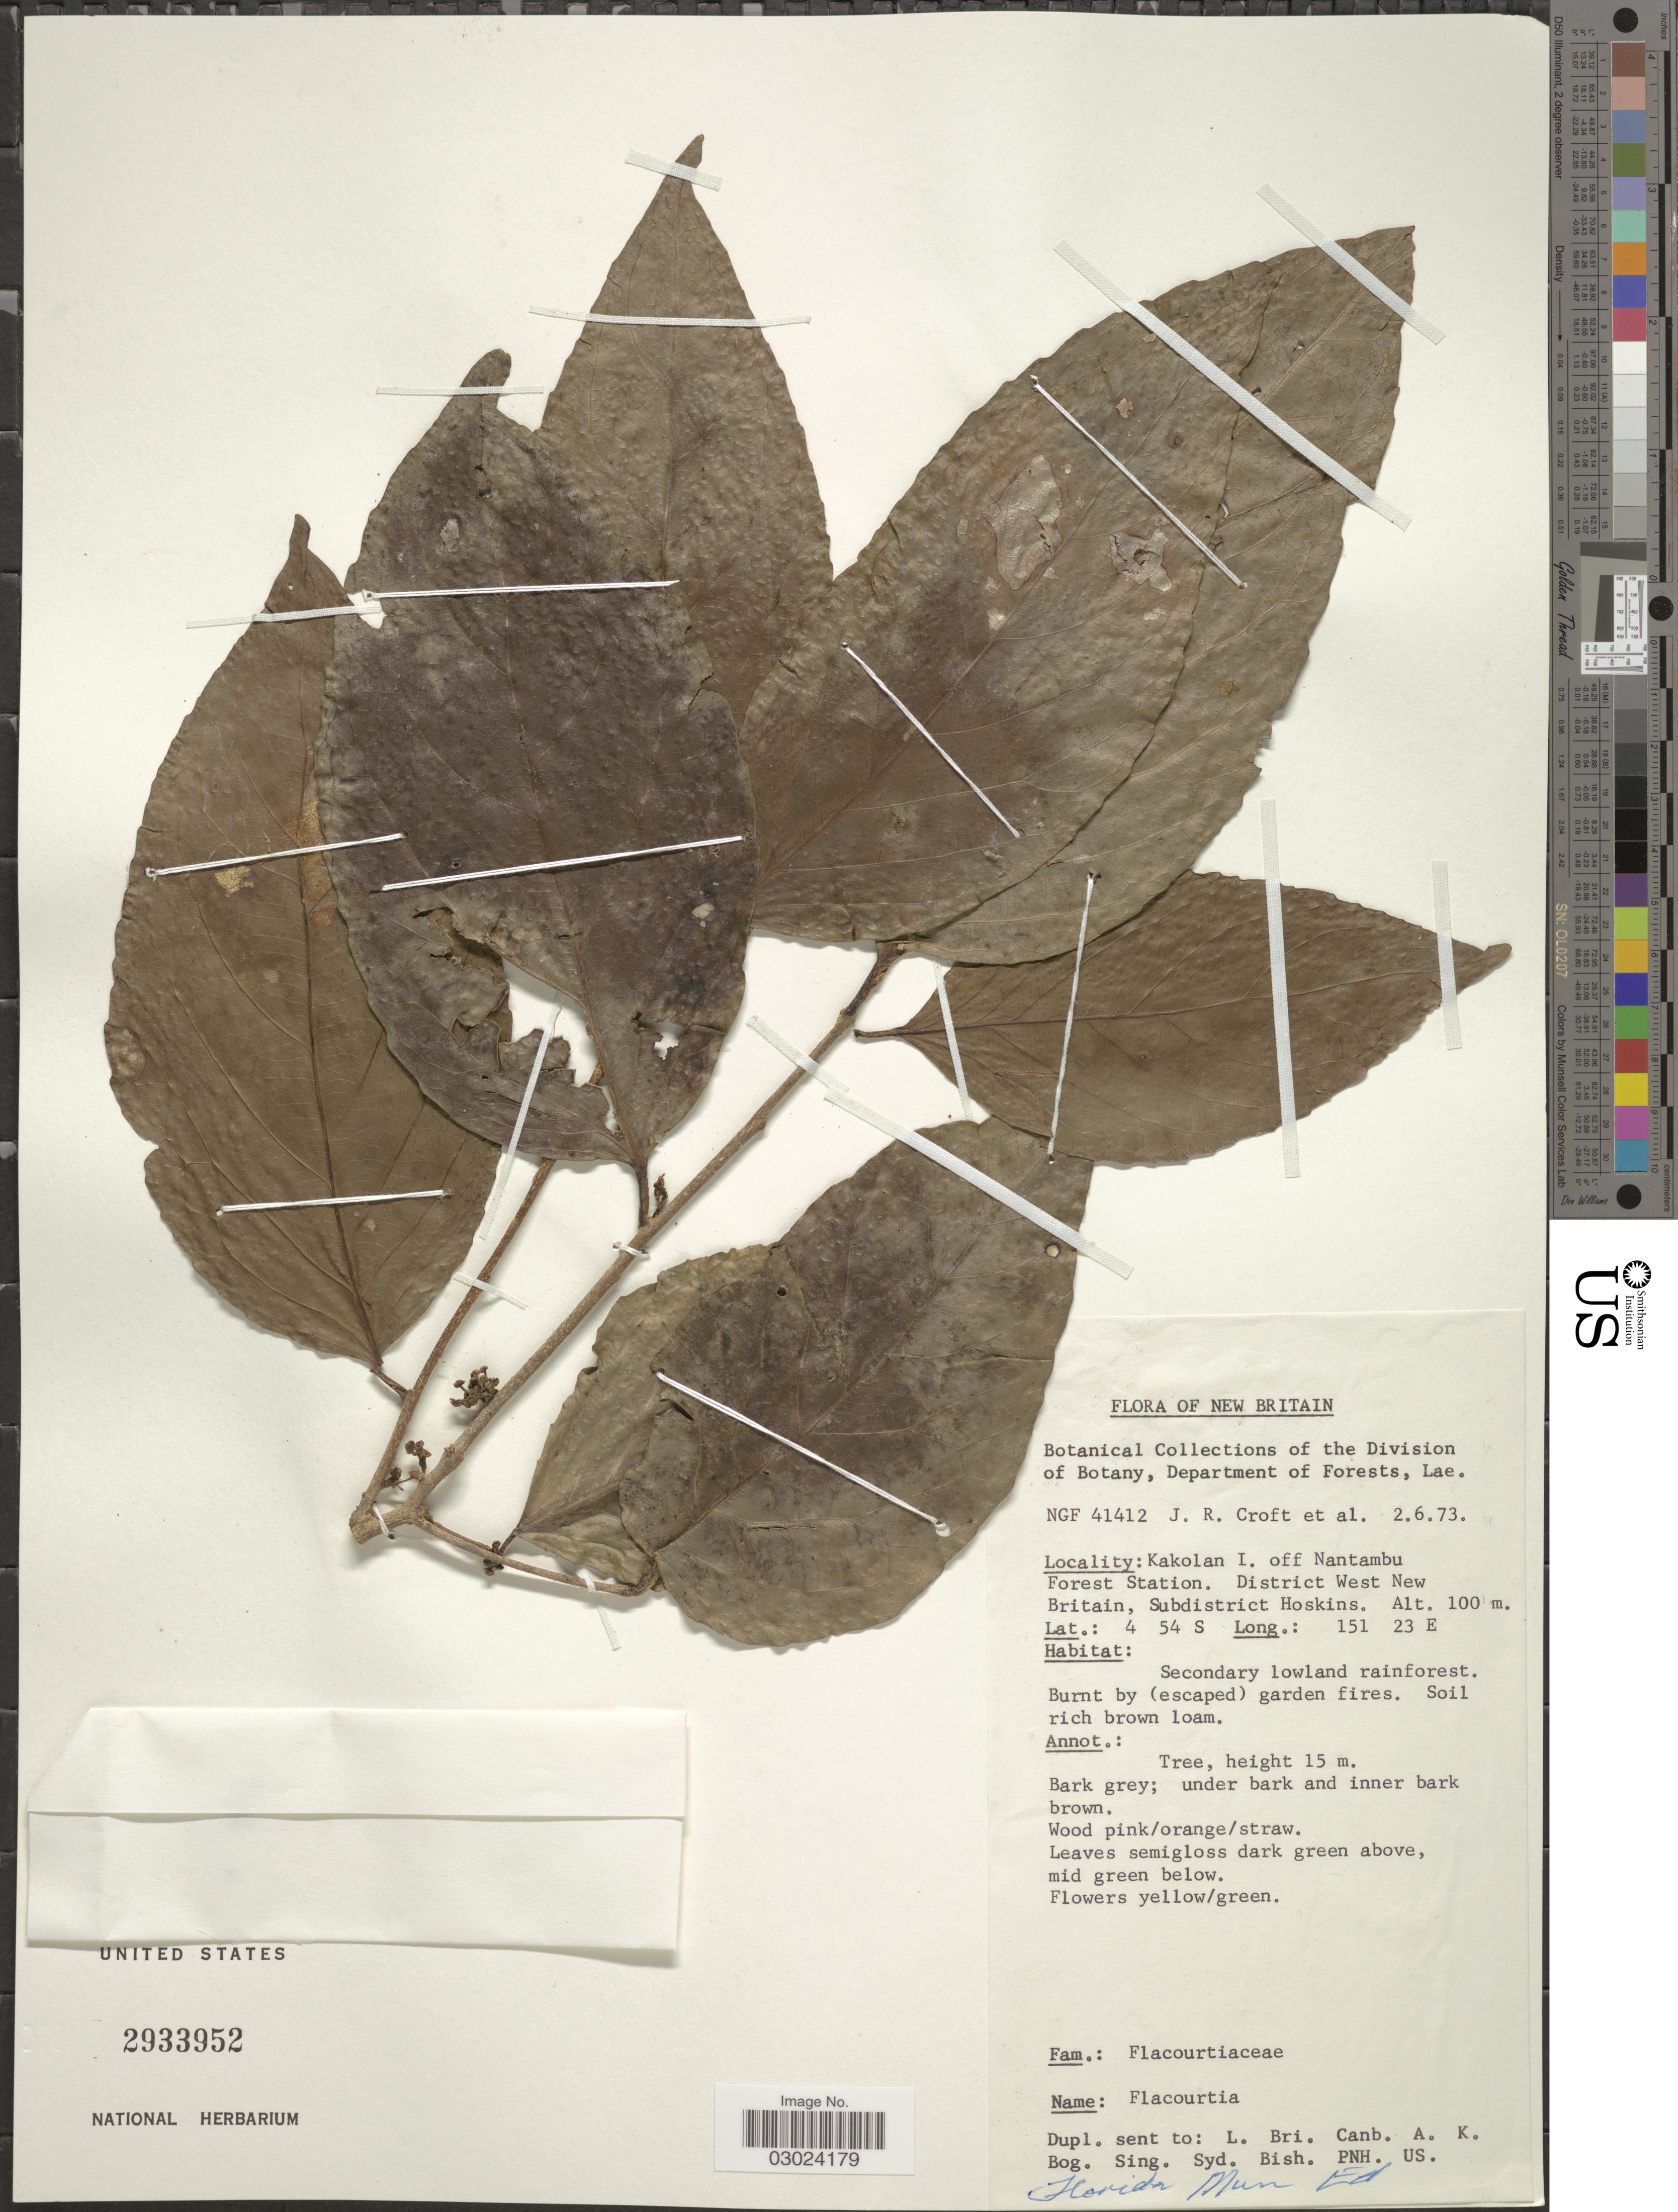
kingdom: Plantae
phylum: Tracheophyta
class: Magnoliopsida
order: Malpighiales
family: Salicaceae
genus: Flacourtia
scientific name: Flacourtia sp.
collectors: J. R. Croft & et al.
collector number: NGF41412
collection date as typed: Transcribed d/m/y: 2/6/73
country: Papua New Guinea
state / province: West New Britain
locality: New Britain. Kakolan I. off Nantambu Forest Station. District West New Britain, Subdistrict Hoskins.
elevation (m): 100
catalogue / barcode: US 2933952